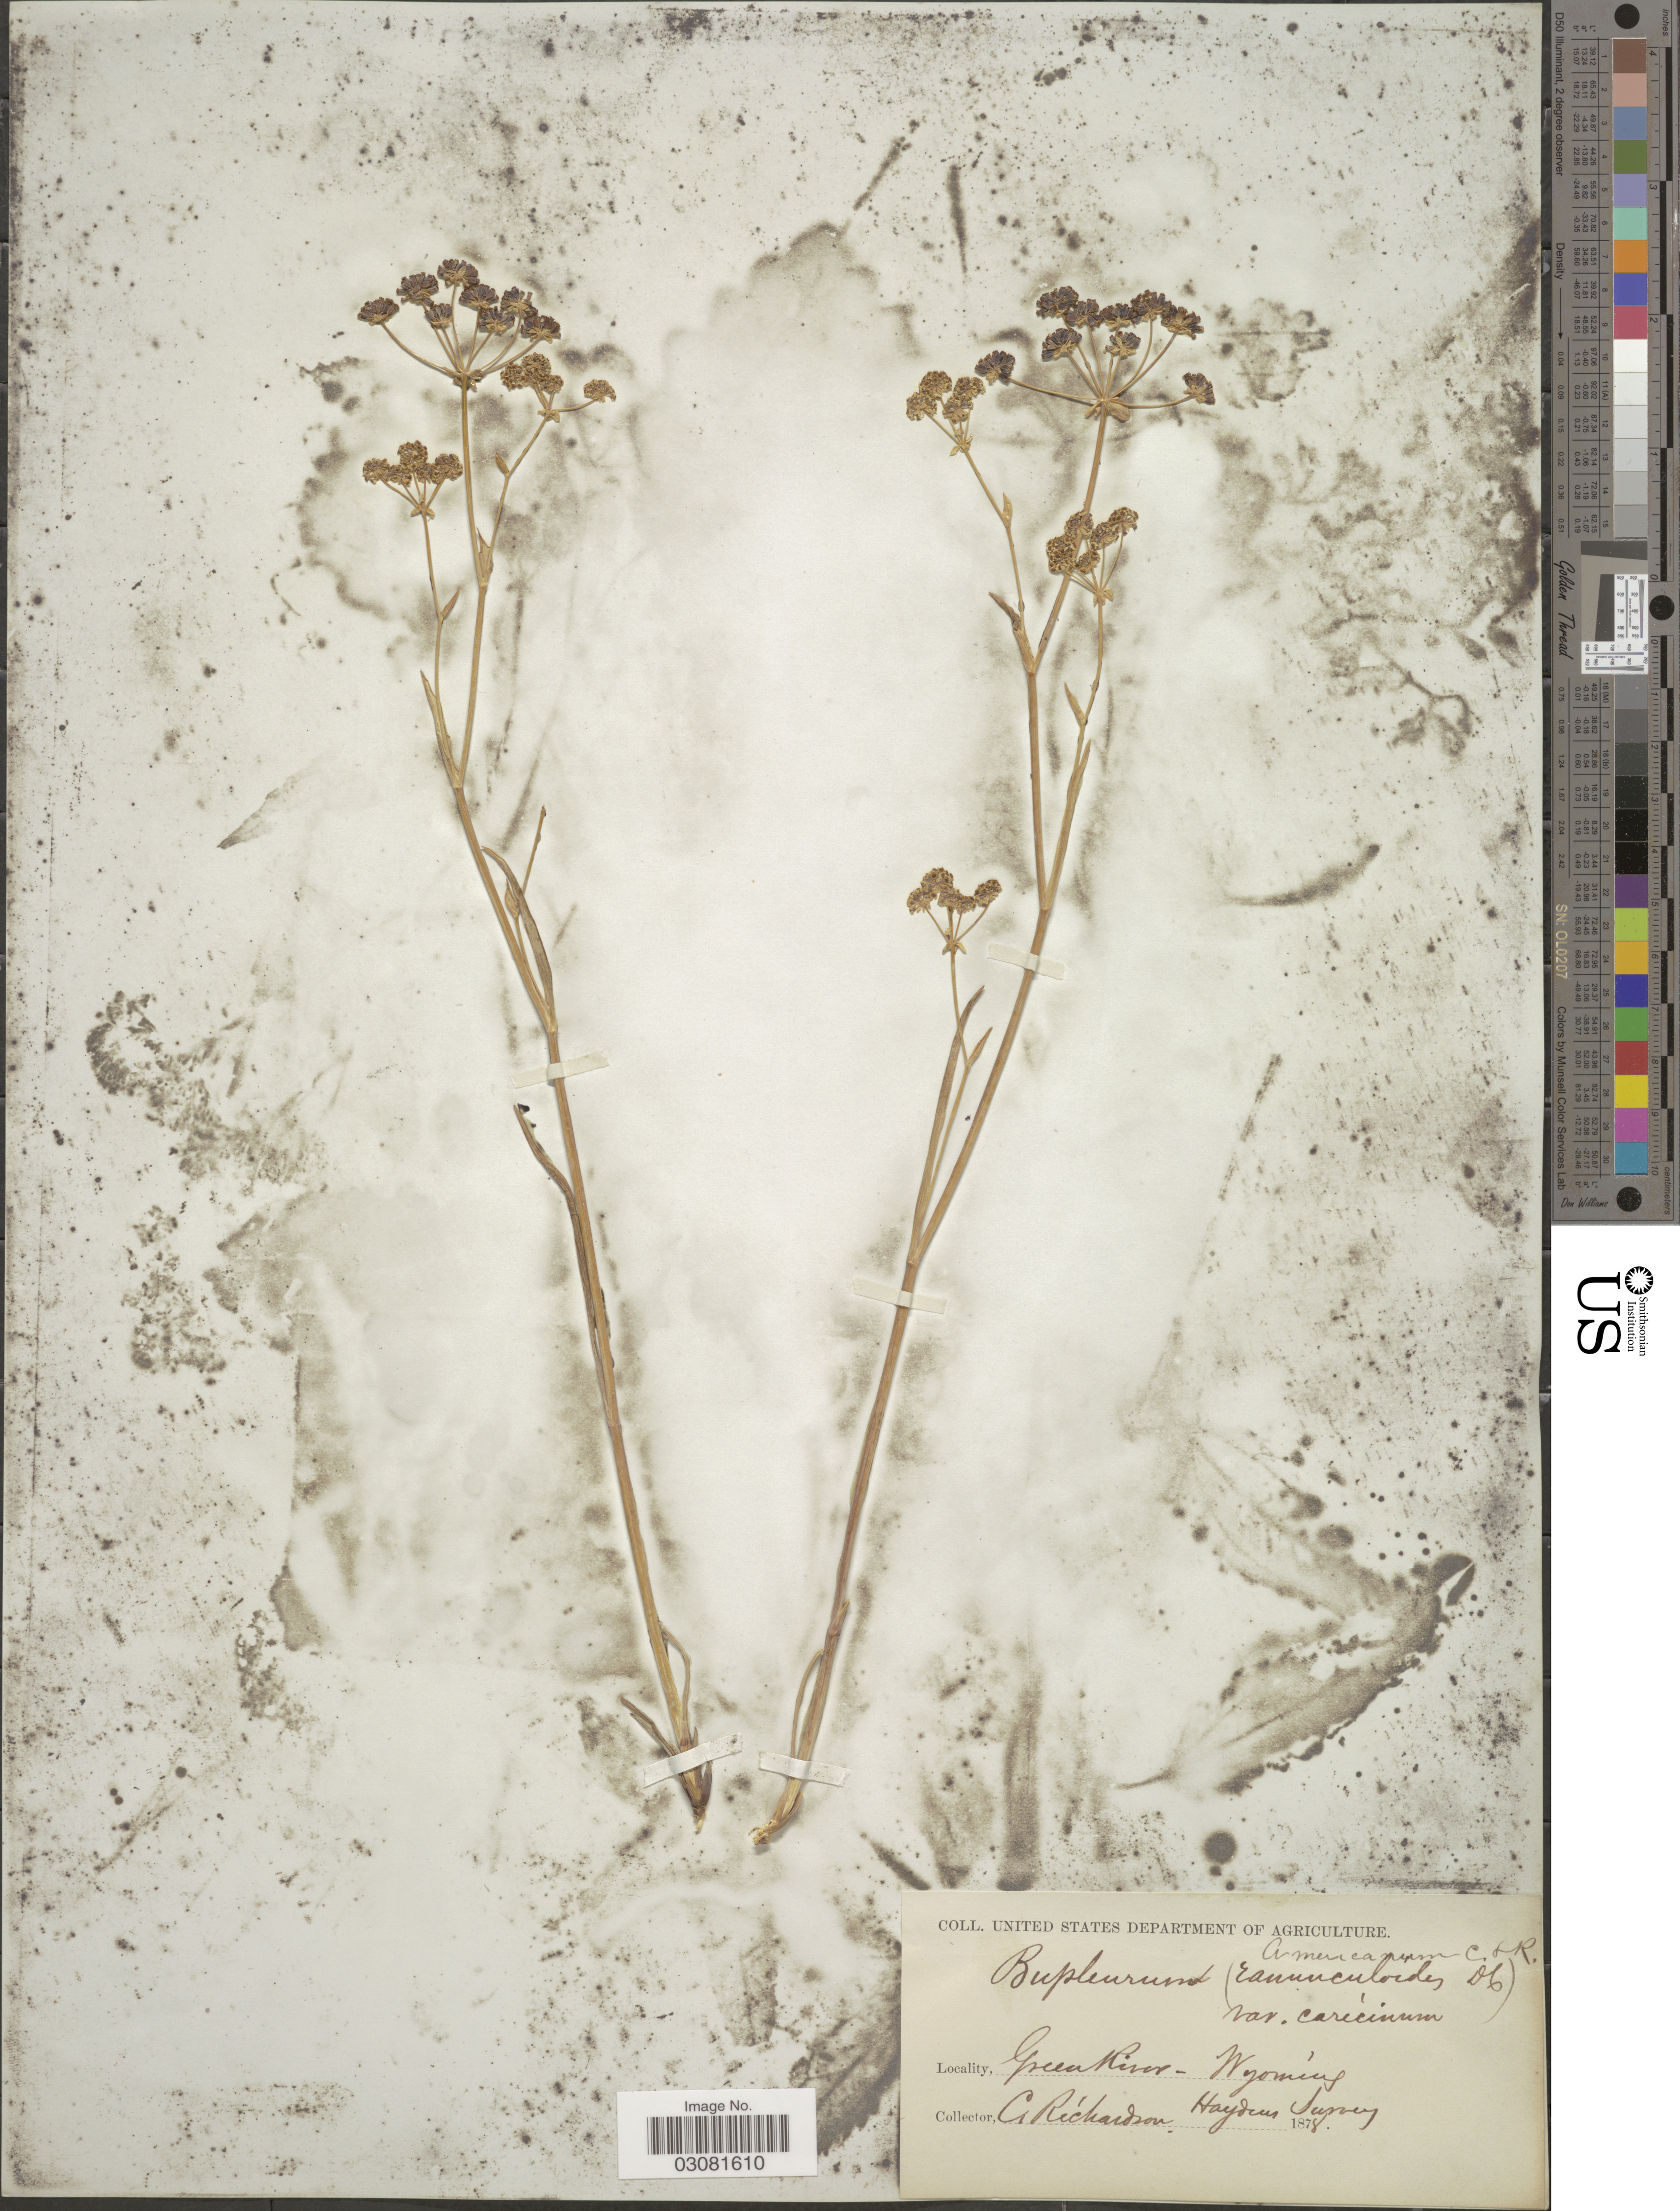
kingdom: Plantae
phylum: Tracheophyta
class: Magnoliopsida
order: Apiales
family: Apiaceae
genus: Bupleurum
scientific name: Bupleurum americanum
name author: J.M. Coult. & Rose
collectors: C. Richardson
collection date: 1878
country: United States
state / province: Wyoming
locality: Green River.